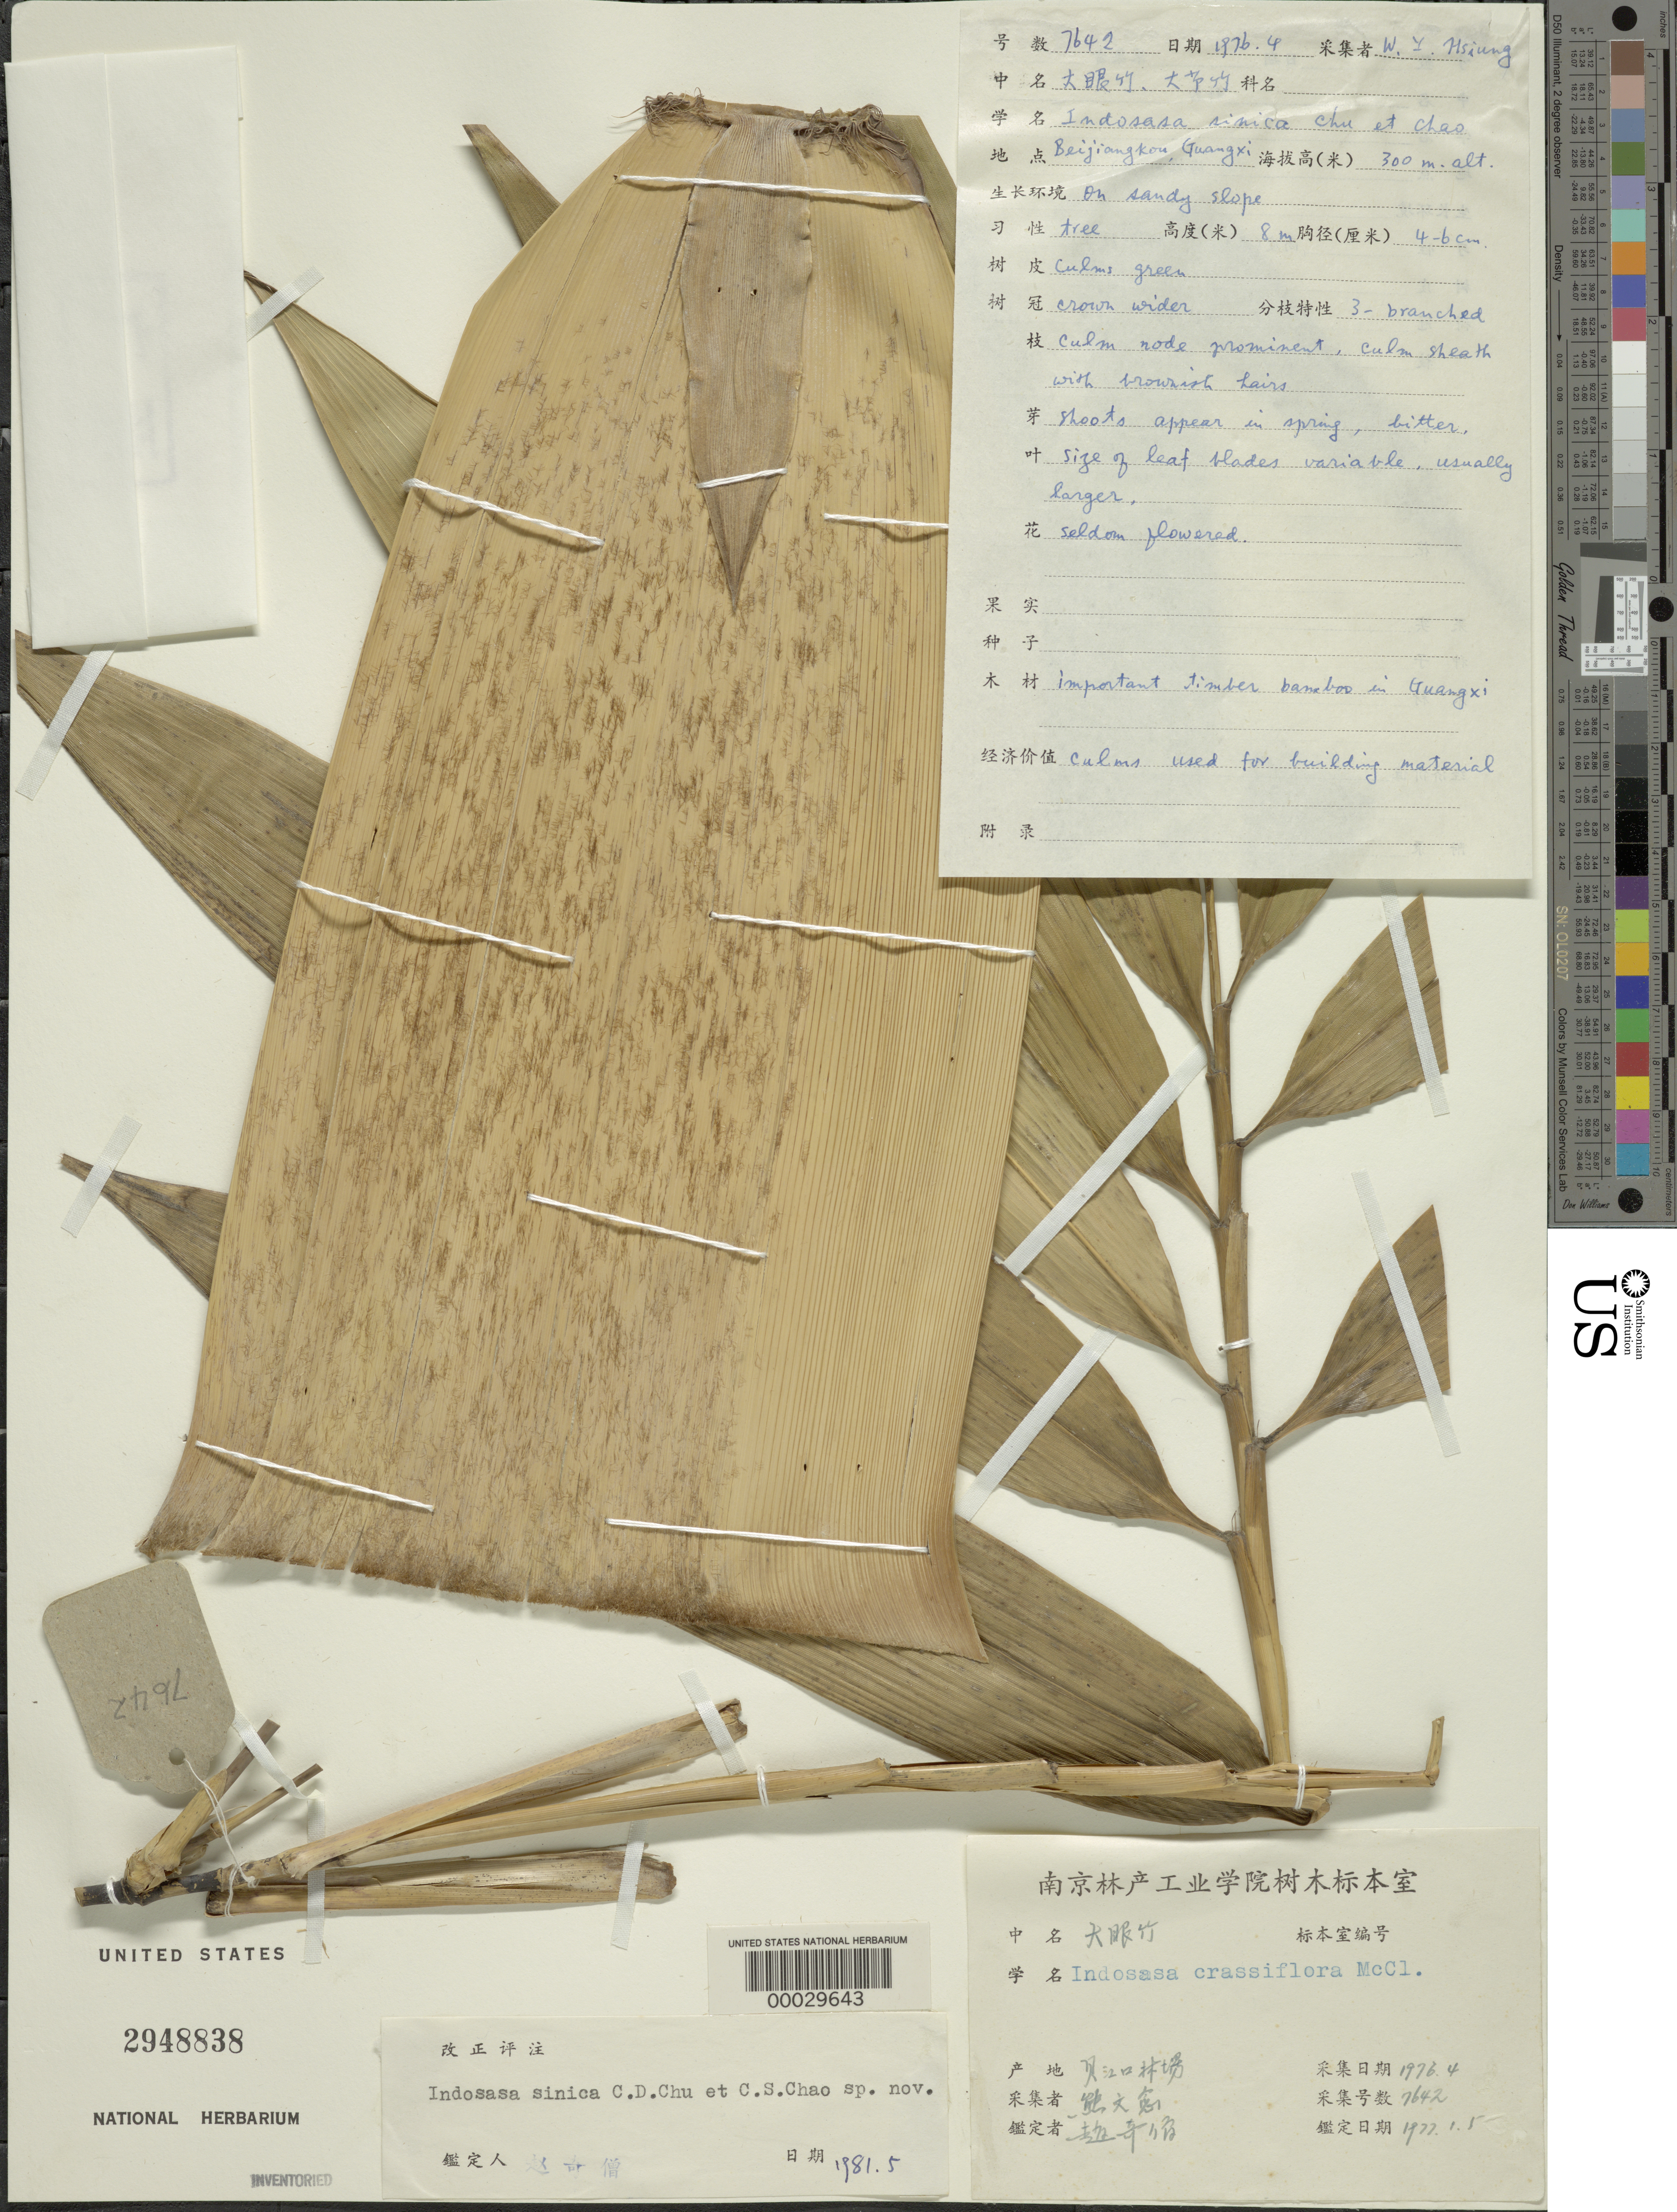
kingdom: Plantae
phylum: Tracheophyta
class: Liliopsida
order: Poales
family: Poaceae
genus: Indosasa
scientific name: Indosasa sinica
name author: C.D. Chu & C.S. Chao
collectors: W. Y. Hsiung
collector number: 7642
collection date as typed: Apr 1976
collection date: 1976-04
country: China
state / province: Jiangxi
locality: Beijiangkou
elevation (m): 300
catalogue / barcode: US 2948838